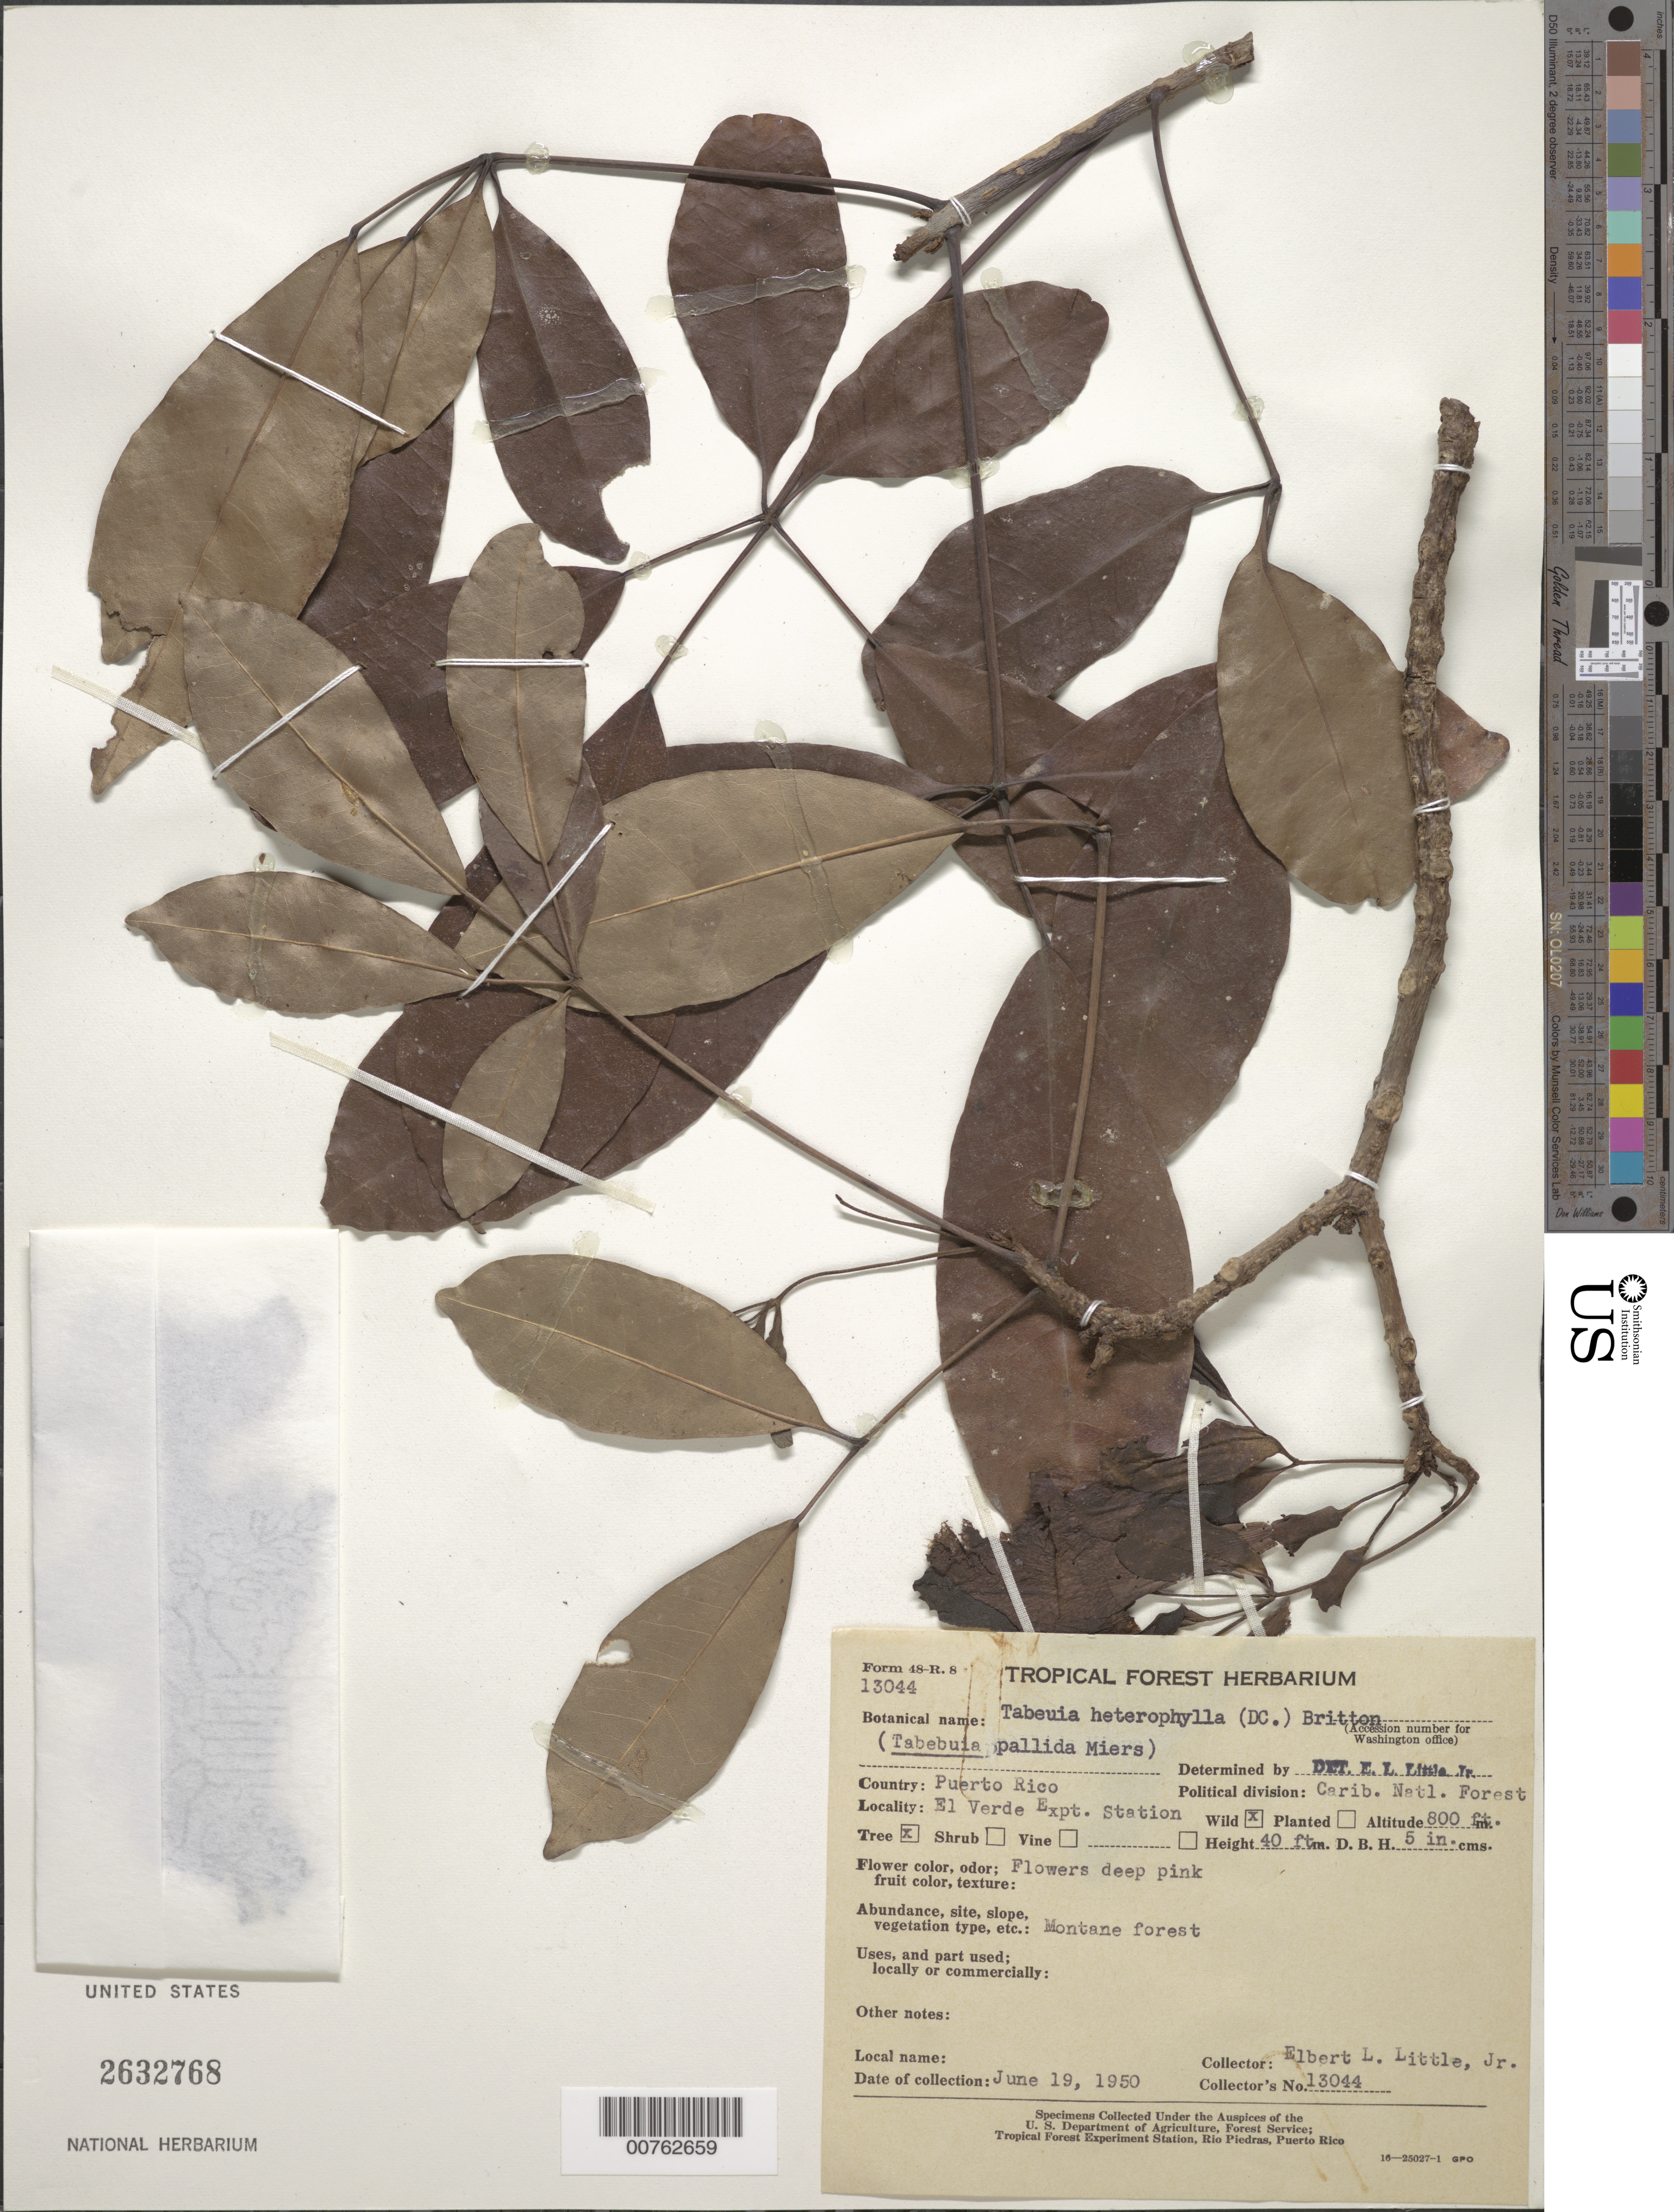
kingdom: Plantae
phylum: Tracheophyta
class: Magnoliopsida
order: Lamiales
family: Bignoniaceae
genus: Tabebuia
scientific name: Tabebuia heterophylla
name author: (DC.) Britton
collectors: E. L. Little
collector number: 13044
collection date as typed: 19 Jun 1950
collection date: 1950-06-19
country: Puerto Rico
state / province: Río Grande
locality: El Verde Experimental Station, Caribbean National Forest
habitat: Montane forest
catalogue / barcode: US 2632768